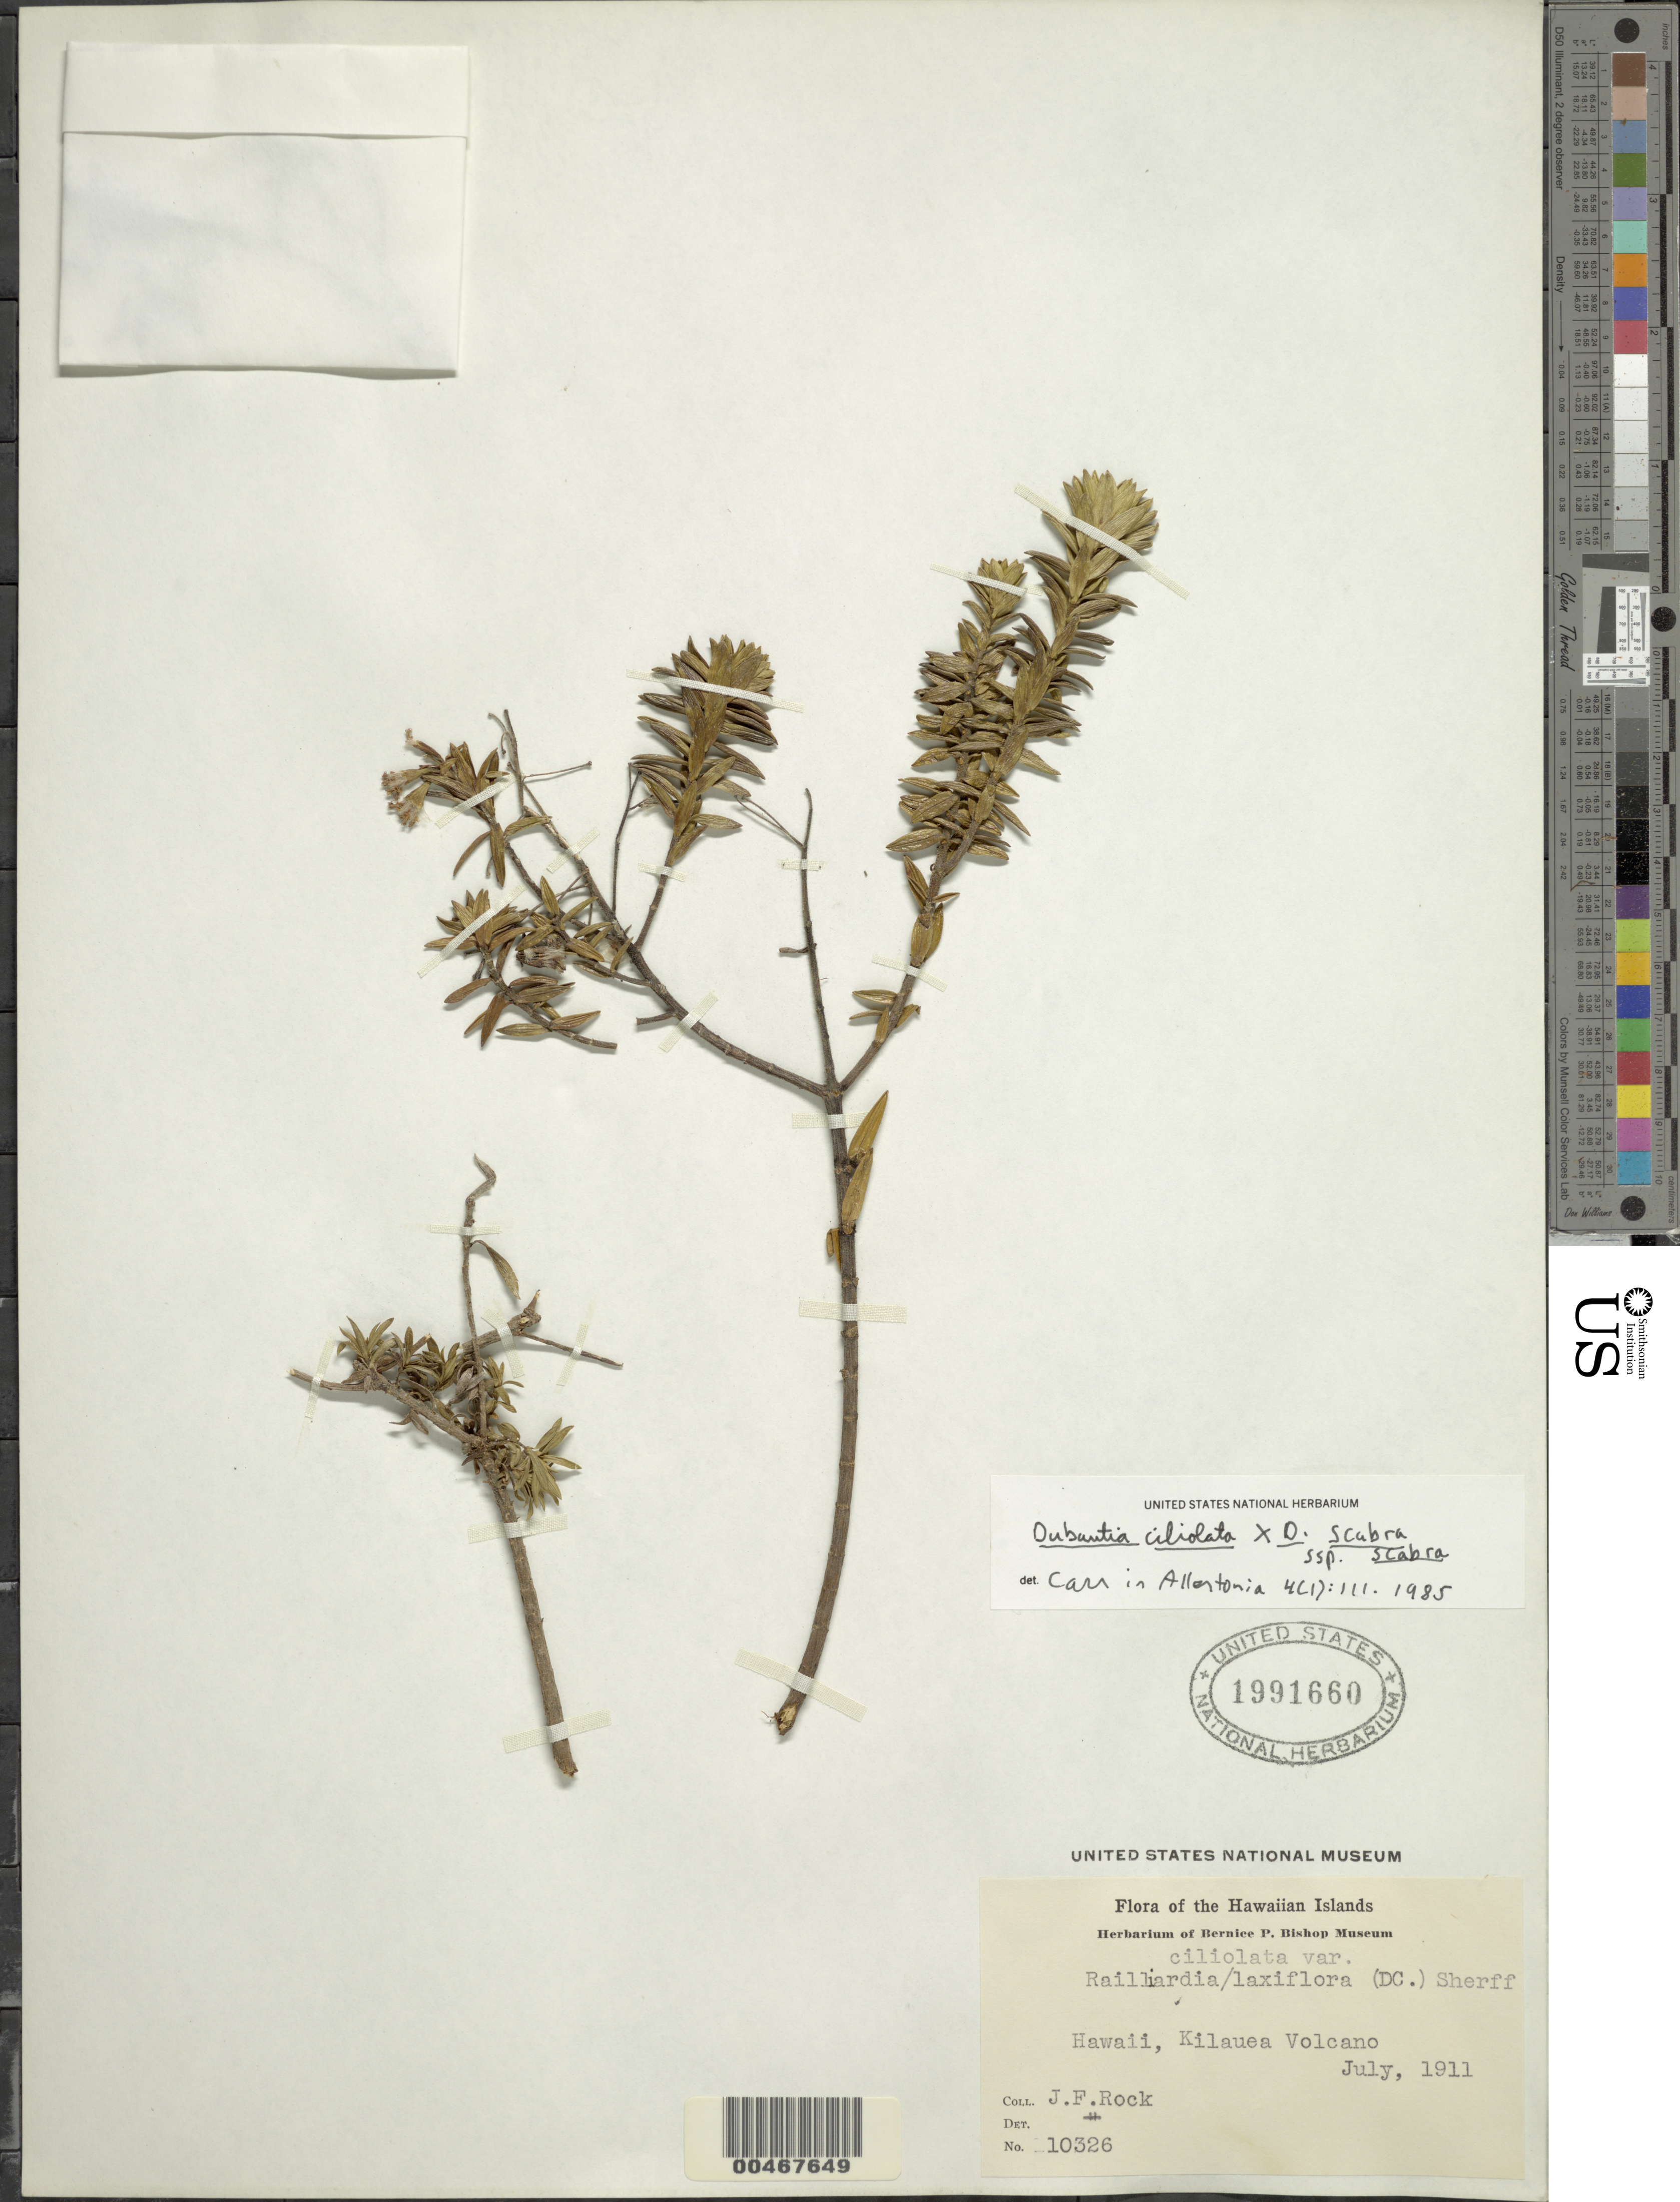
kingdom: Plantae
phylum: Tracheophyta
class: Magnoliopsida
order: Asterales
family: Asteraceae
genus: Dubautia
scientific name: Dubautia ciliolata subsp. ciliolata x D. scabra (DC.) D.D. Keck subsp. scabra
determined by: Carr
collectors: J. F. Rock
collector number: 10326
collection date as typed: Jul 1911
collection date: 1911-07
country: United States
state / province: Hawaii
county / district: Hawaii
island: Hawaii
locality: Kilauea Volcano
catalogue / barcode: US 1991660